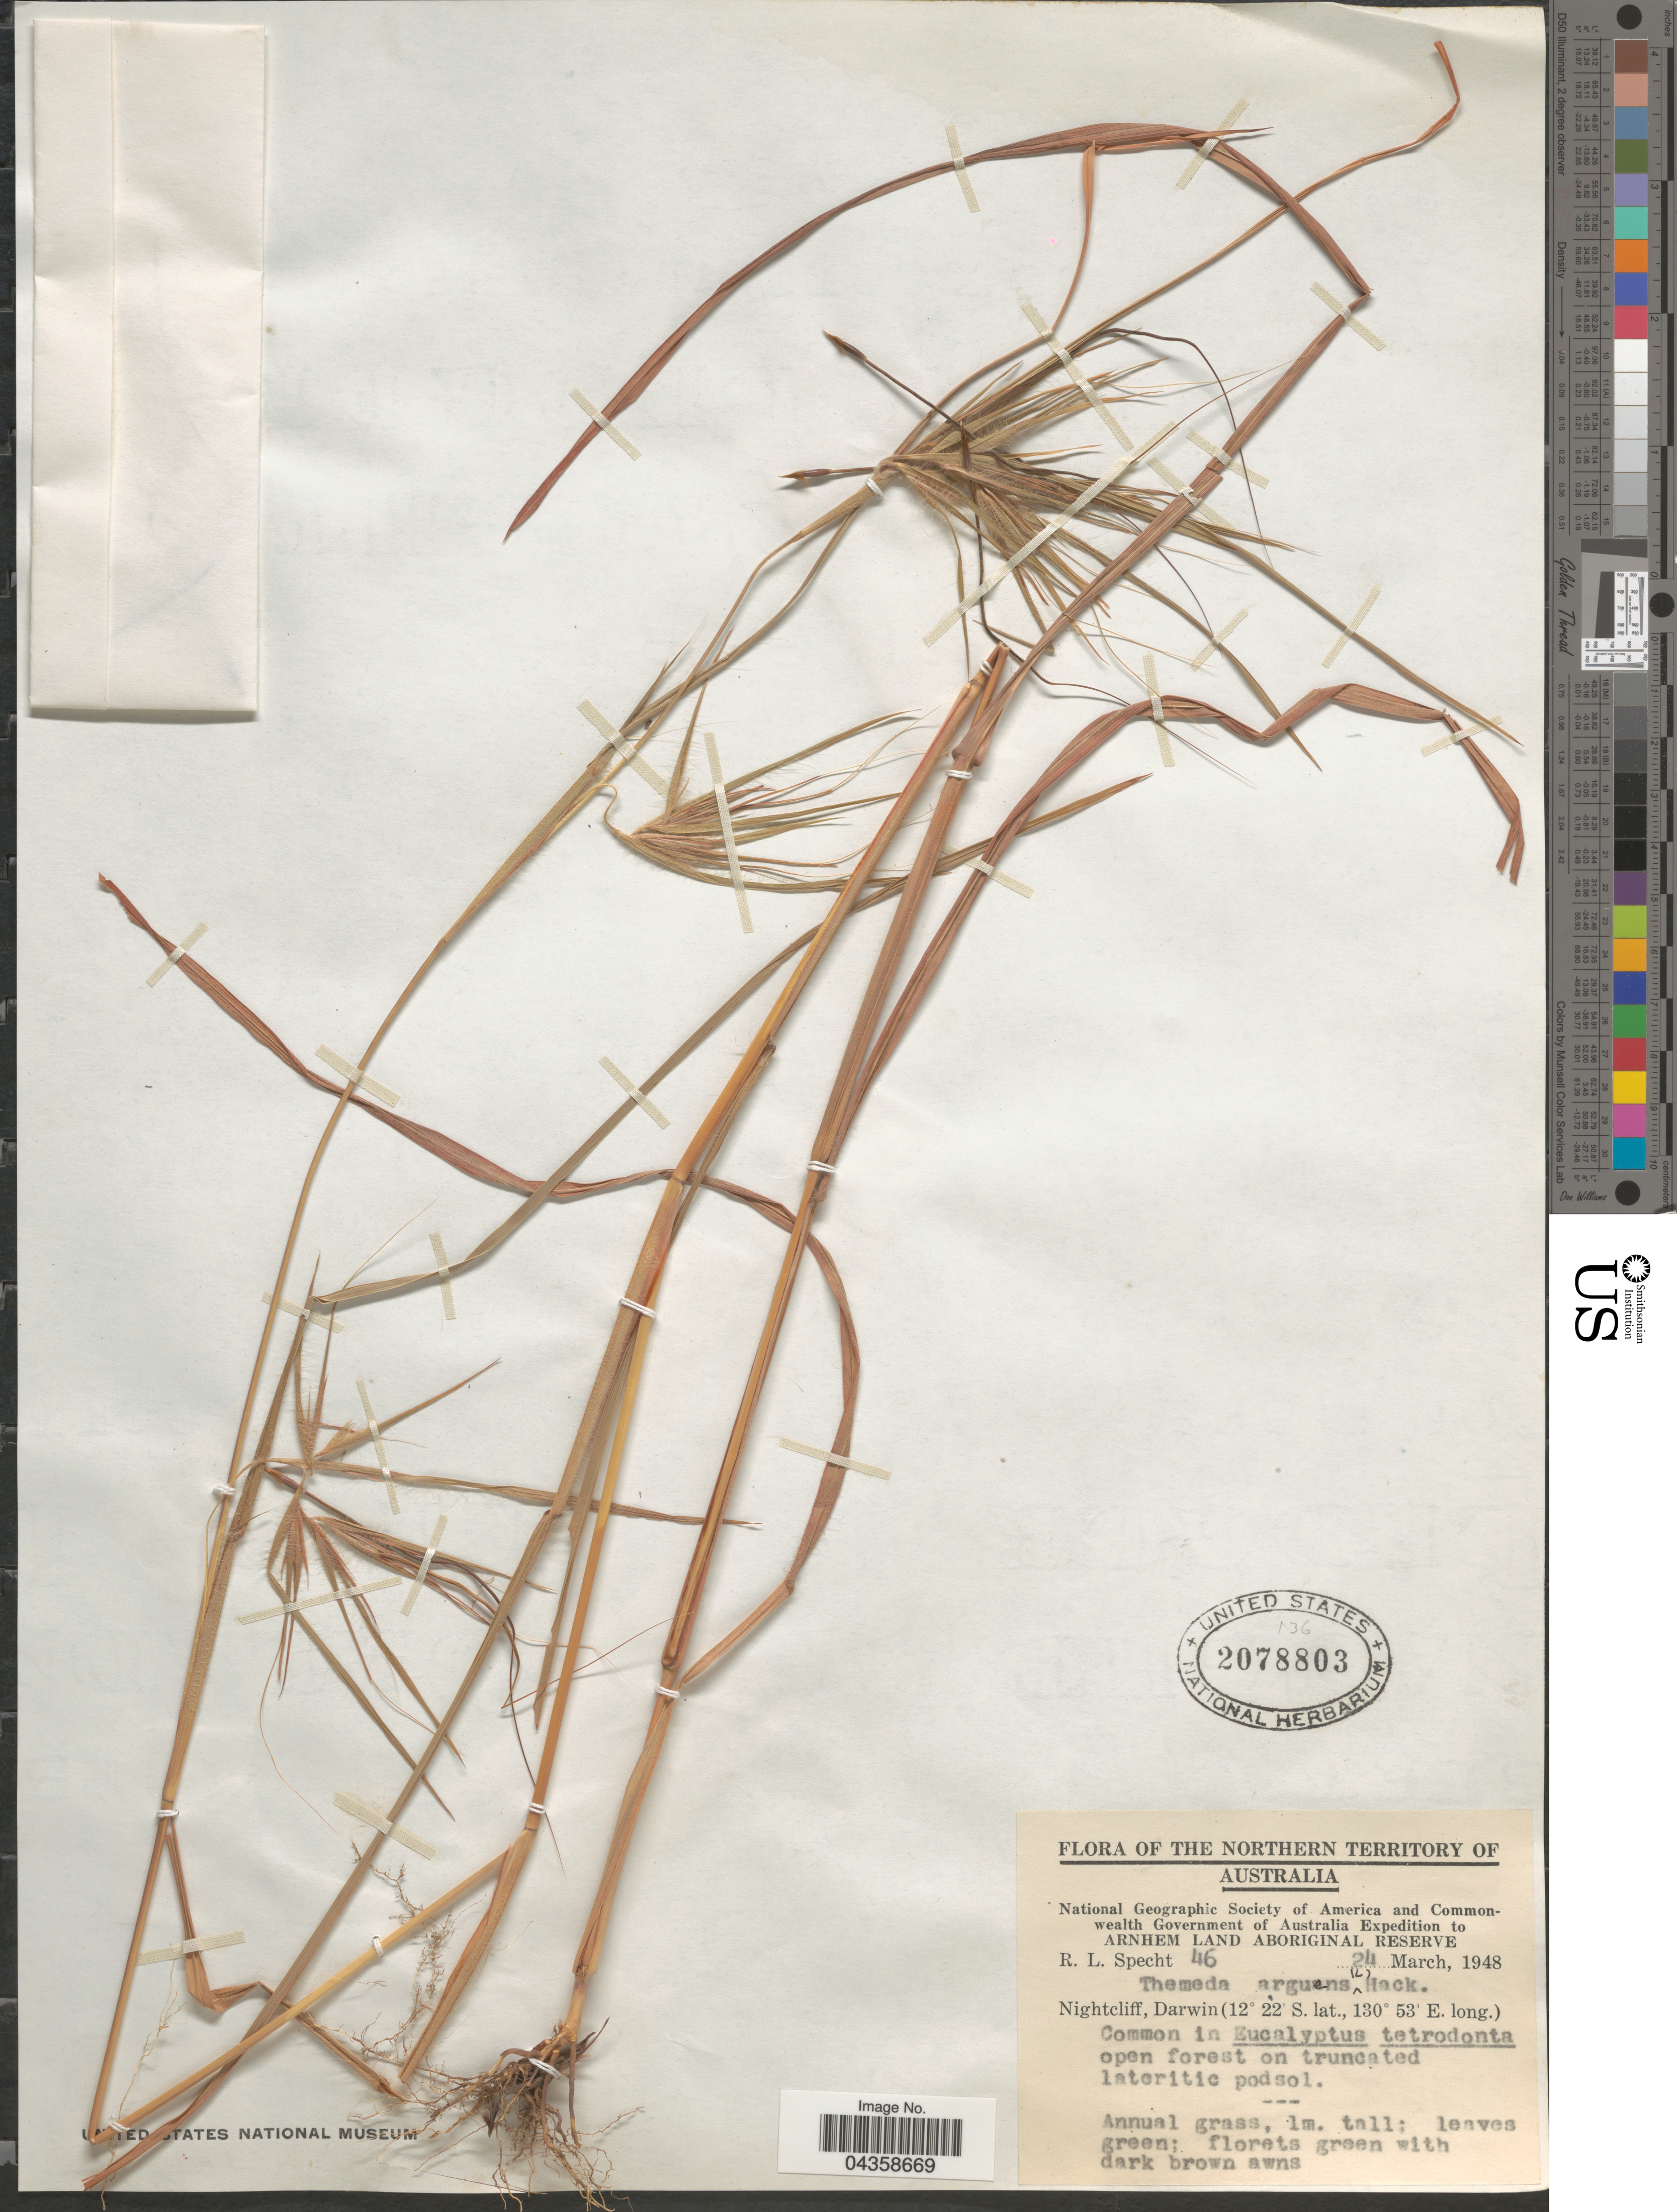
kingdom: Plantae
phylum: Tracheophyta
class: Liliopsida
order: Poales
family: Poaceae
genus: Themeda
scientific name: Themeda arguens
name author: (L.) Hack.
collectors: R. L. Specht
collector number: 46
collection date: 1948-03-24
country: Australia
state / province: Northern Territory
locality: National Geographic Society of America and Commonwealth Government of Australia Expedition to Arnhem Land Aboriginal Reserve. Nightcliff, Darwin.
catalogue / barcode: US 2078803